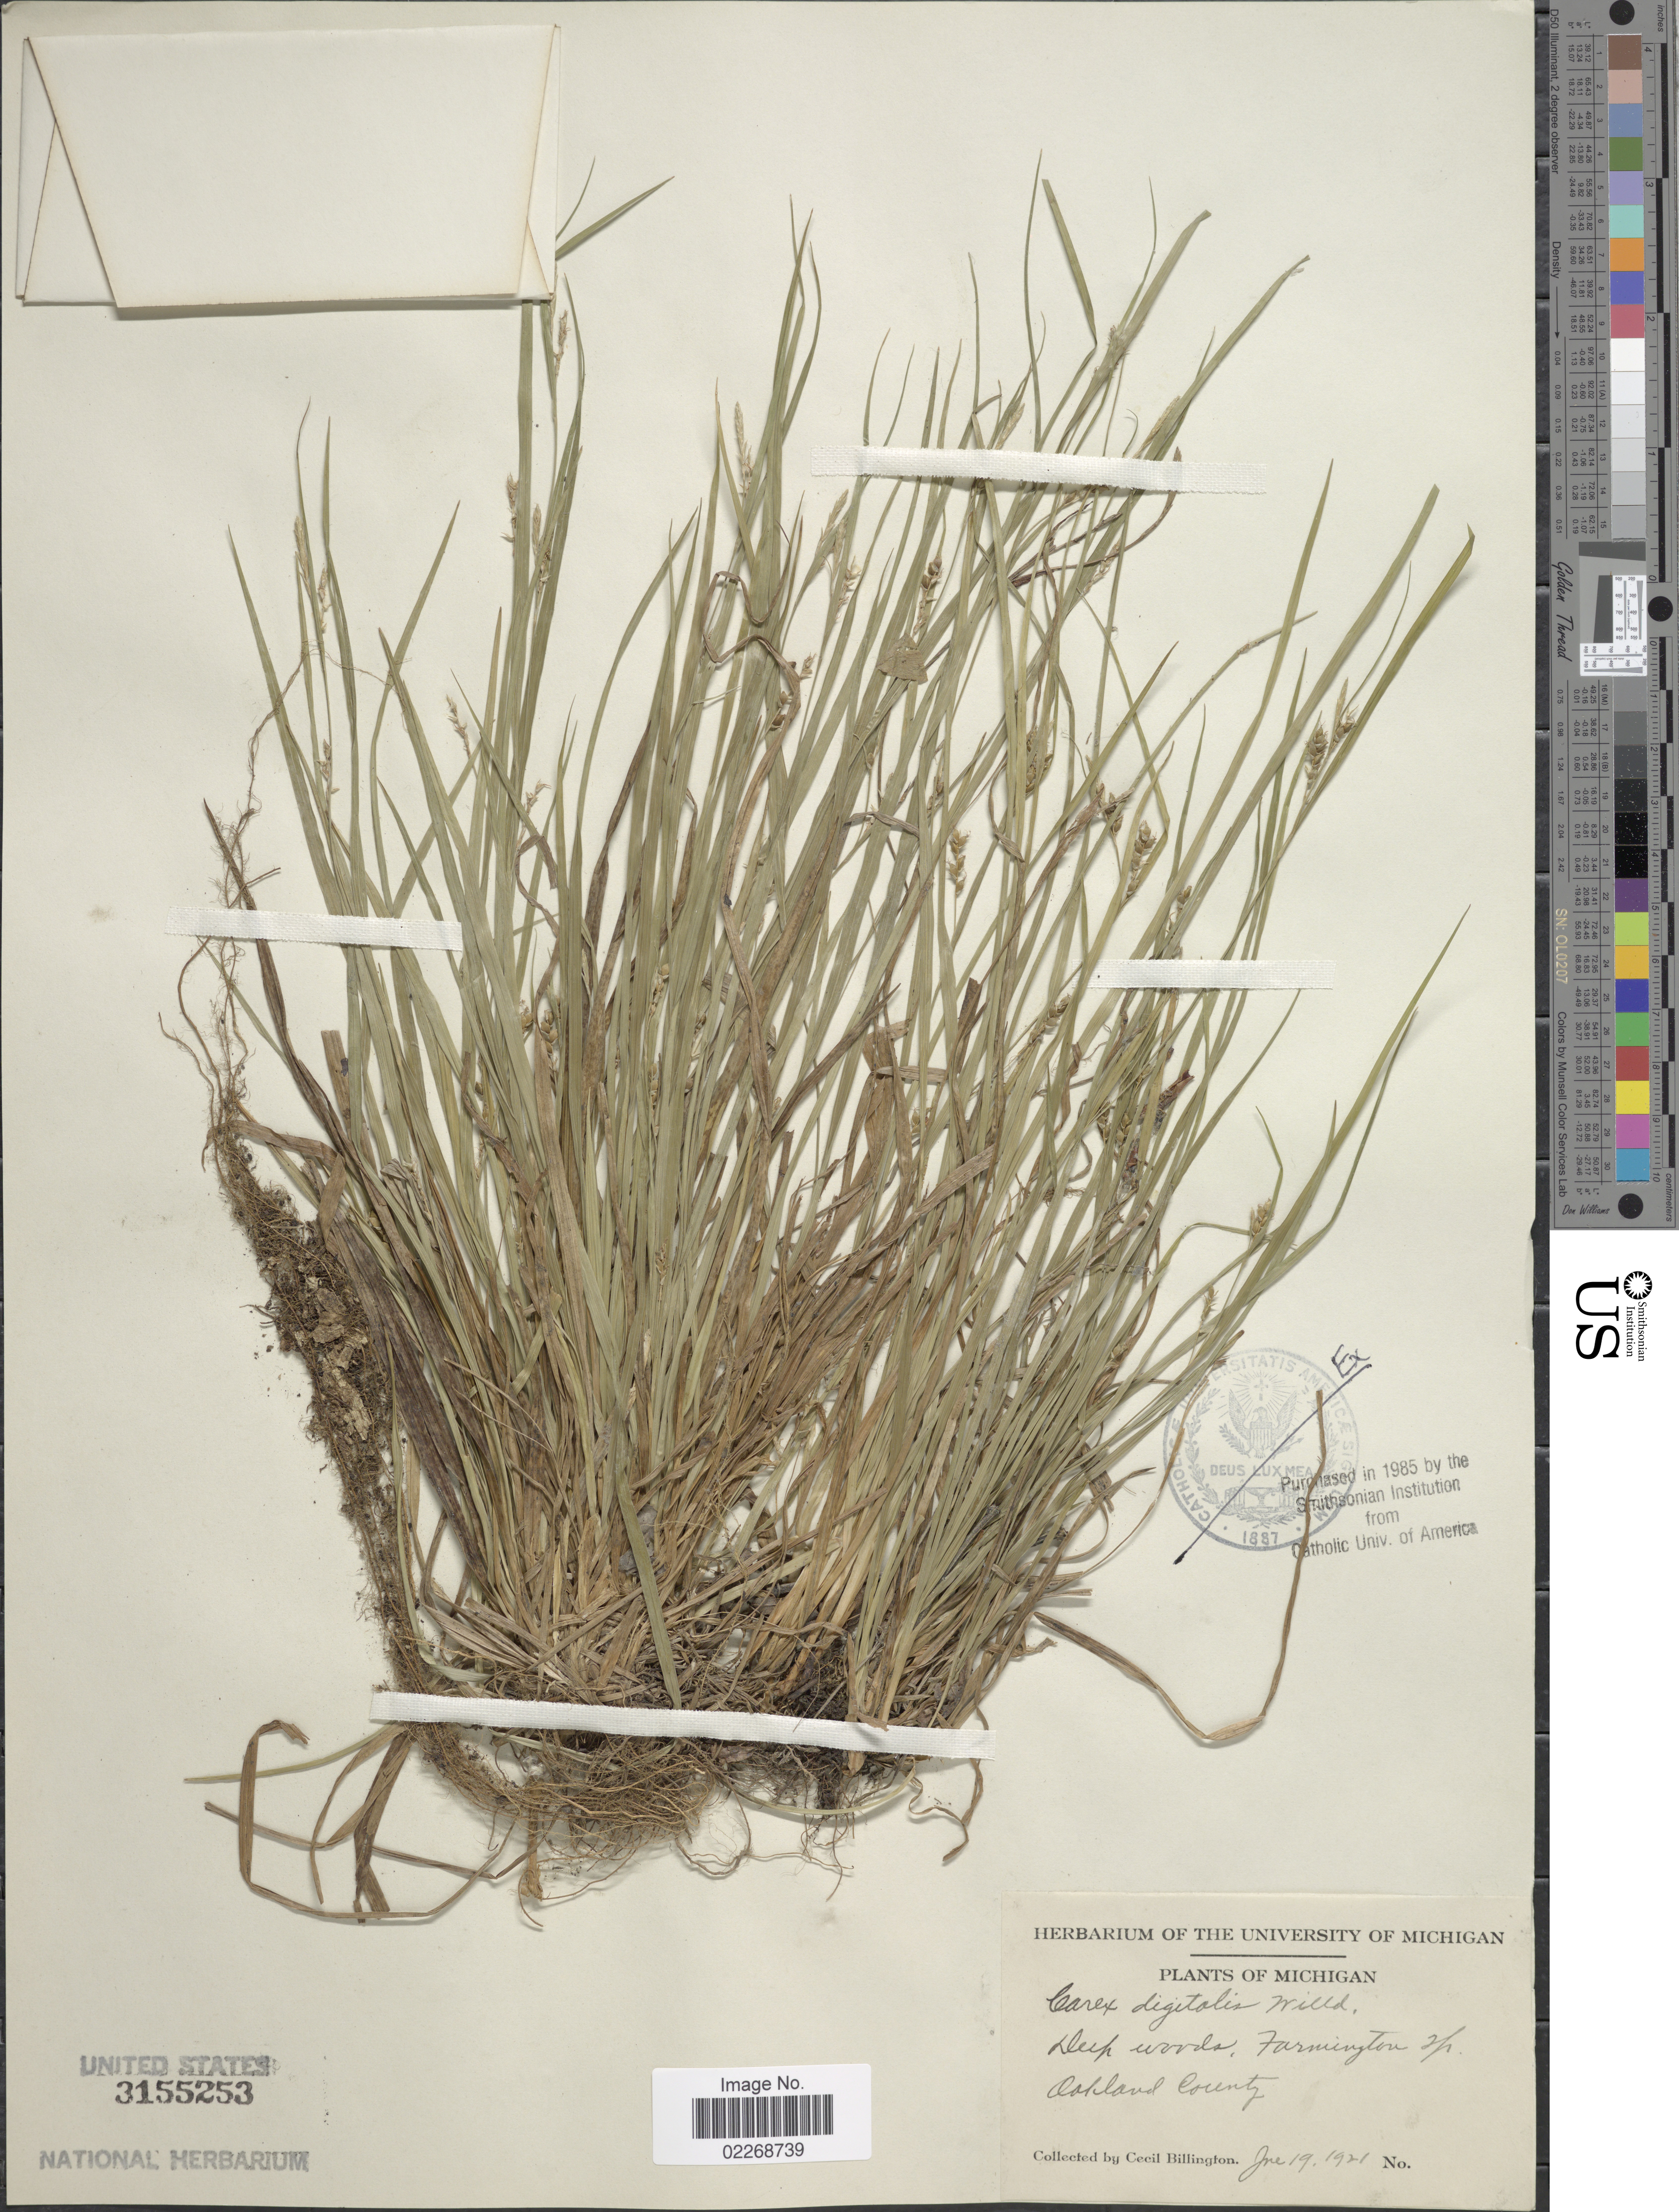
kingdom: Plantae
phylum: Tracheophyta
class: Liliopsida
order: Poales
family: Cyperaceae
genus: Carex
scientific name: Carex digitalis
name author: Willd.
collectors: C. Billington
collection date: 1921-06-19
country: United States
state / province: Michigan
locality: Deep woods, Farmington sp. Oakland County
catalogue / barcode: US 3155253